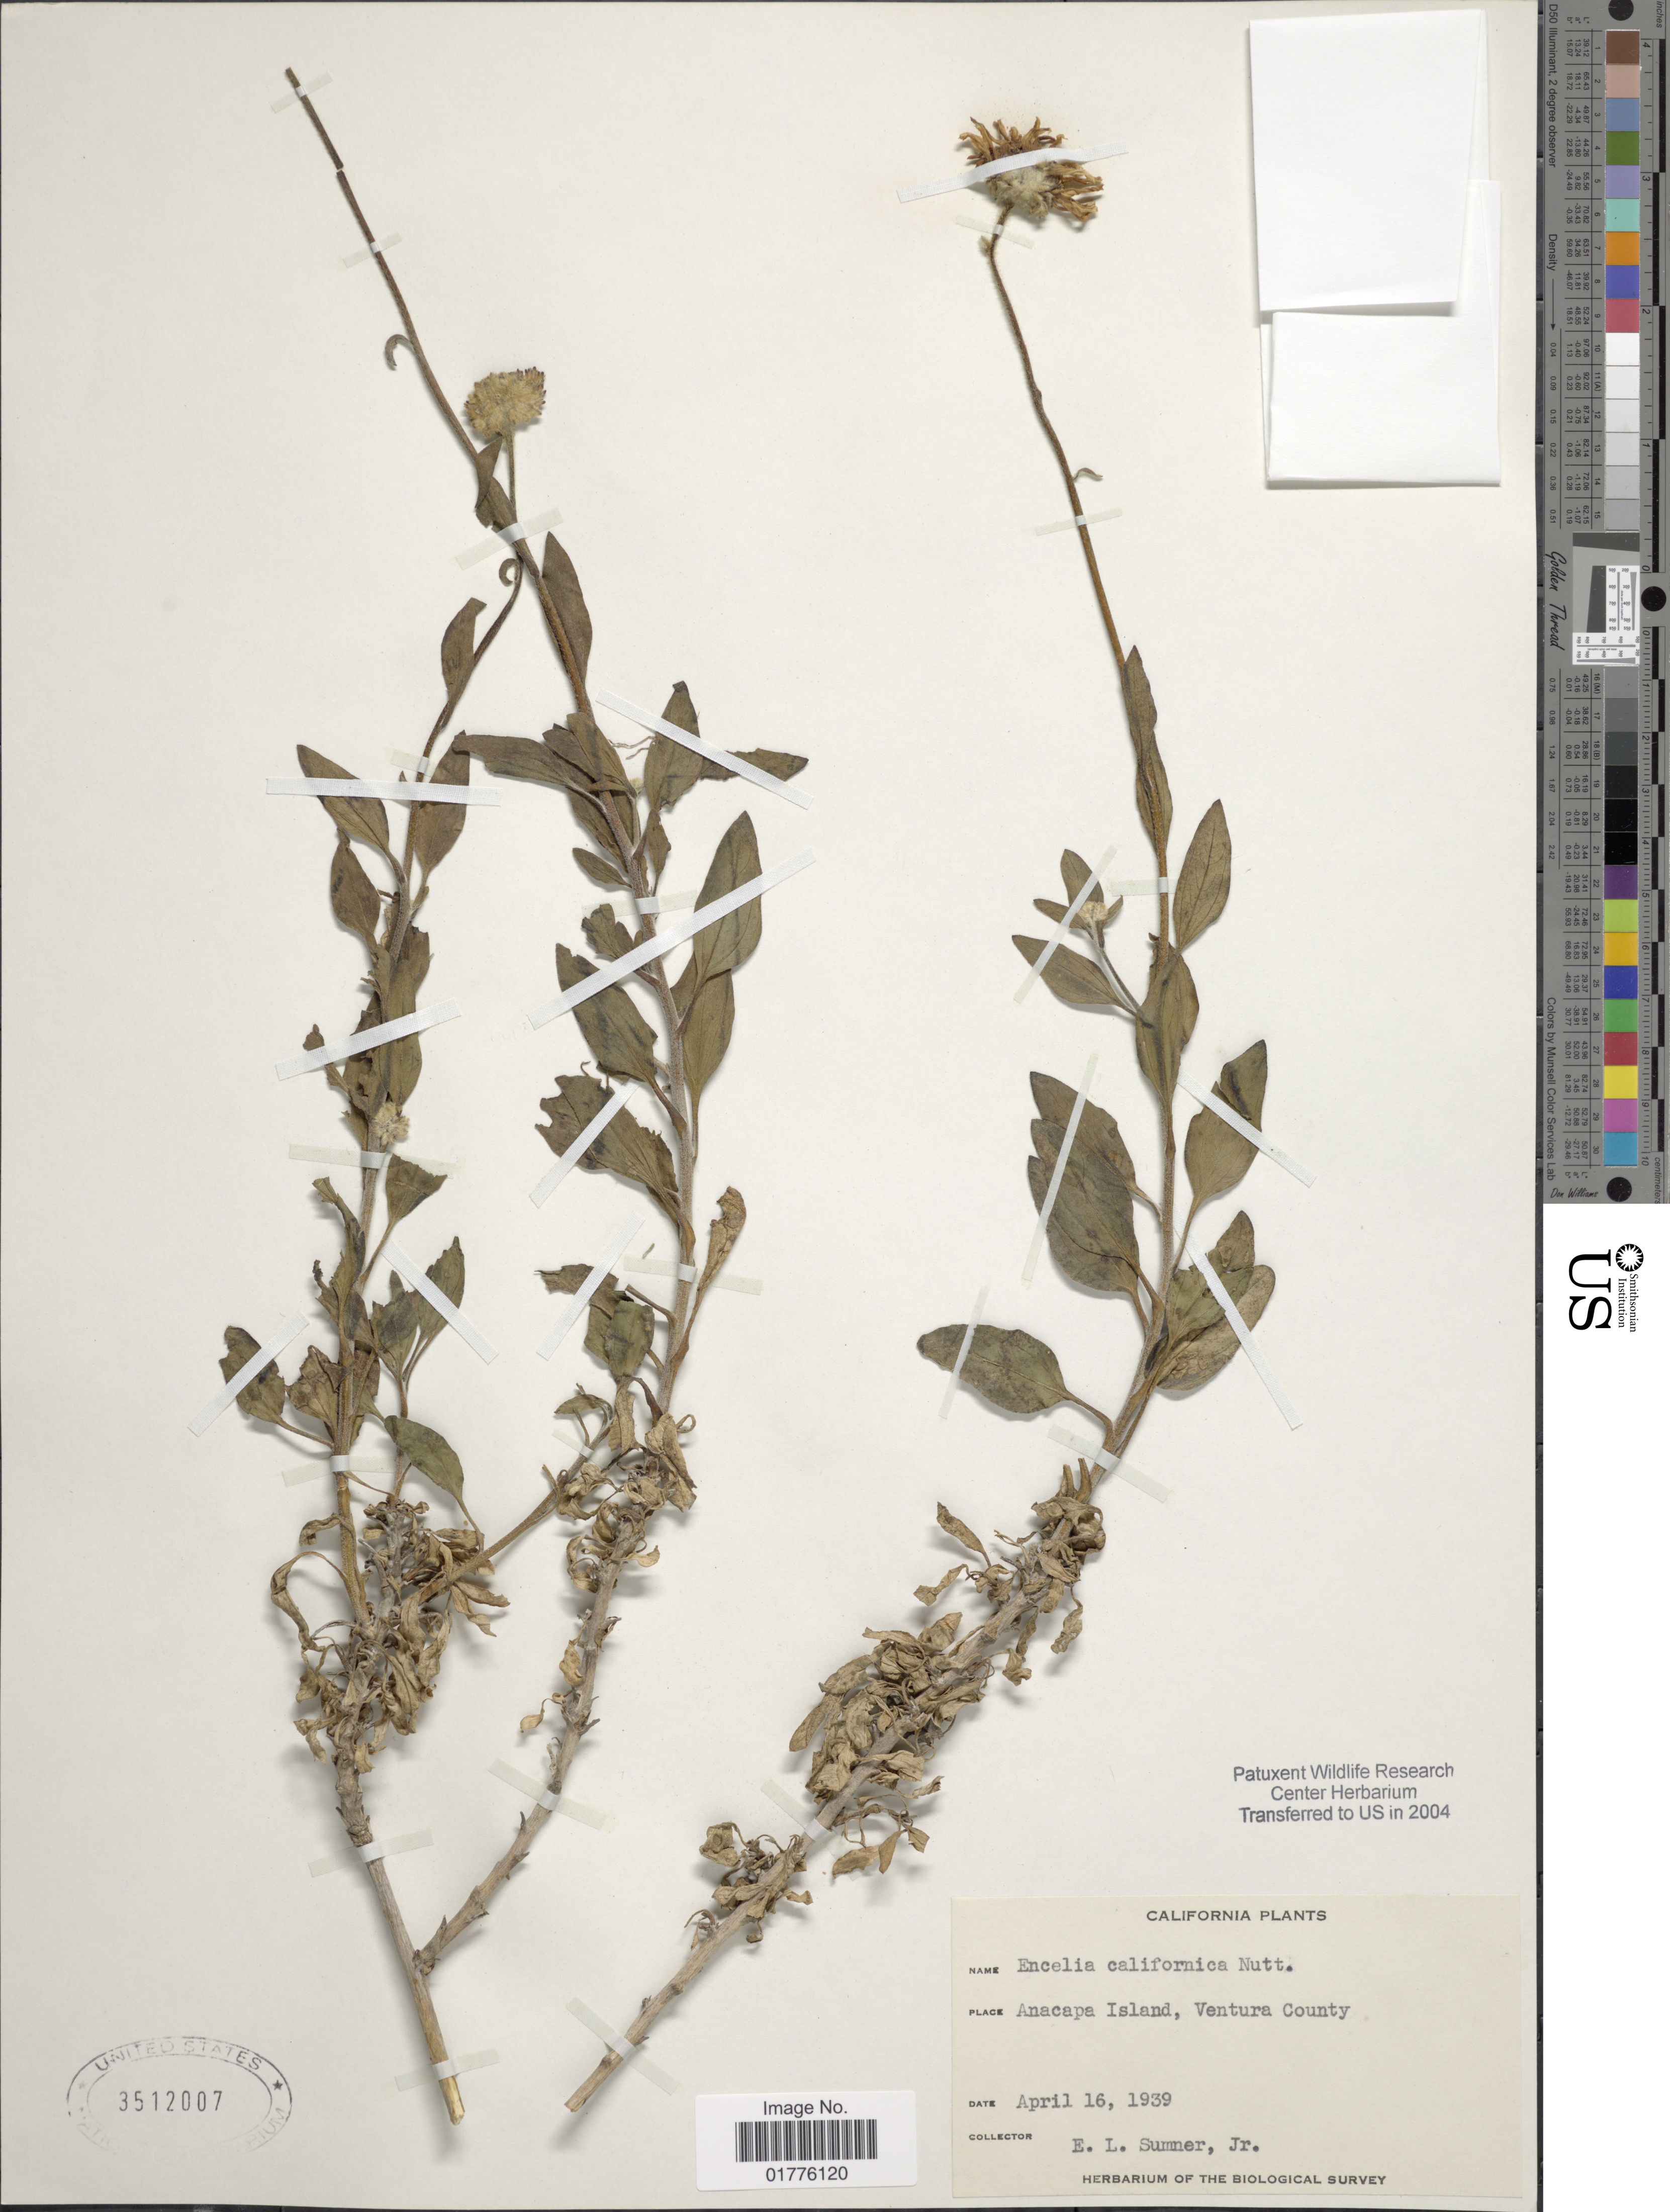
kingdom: Plantae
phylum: Tracheophyta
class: Magnoliopsida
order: Asterales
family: Asteraceae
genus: Encelia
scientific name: Encelia californica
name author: Nutt.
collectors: E. Sumner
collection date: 1939-04-16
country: United States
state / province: California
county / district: Ventura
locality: California. Anacapa Island, Ventura County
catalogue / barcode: US 3512007